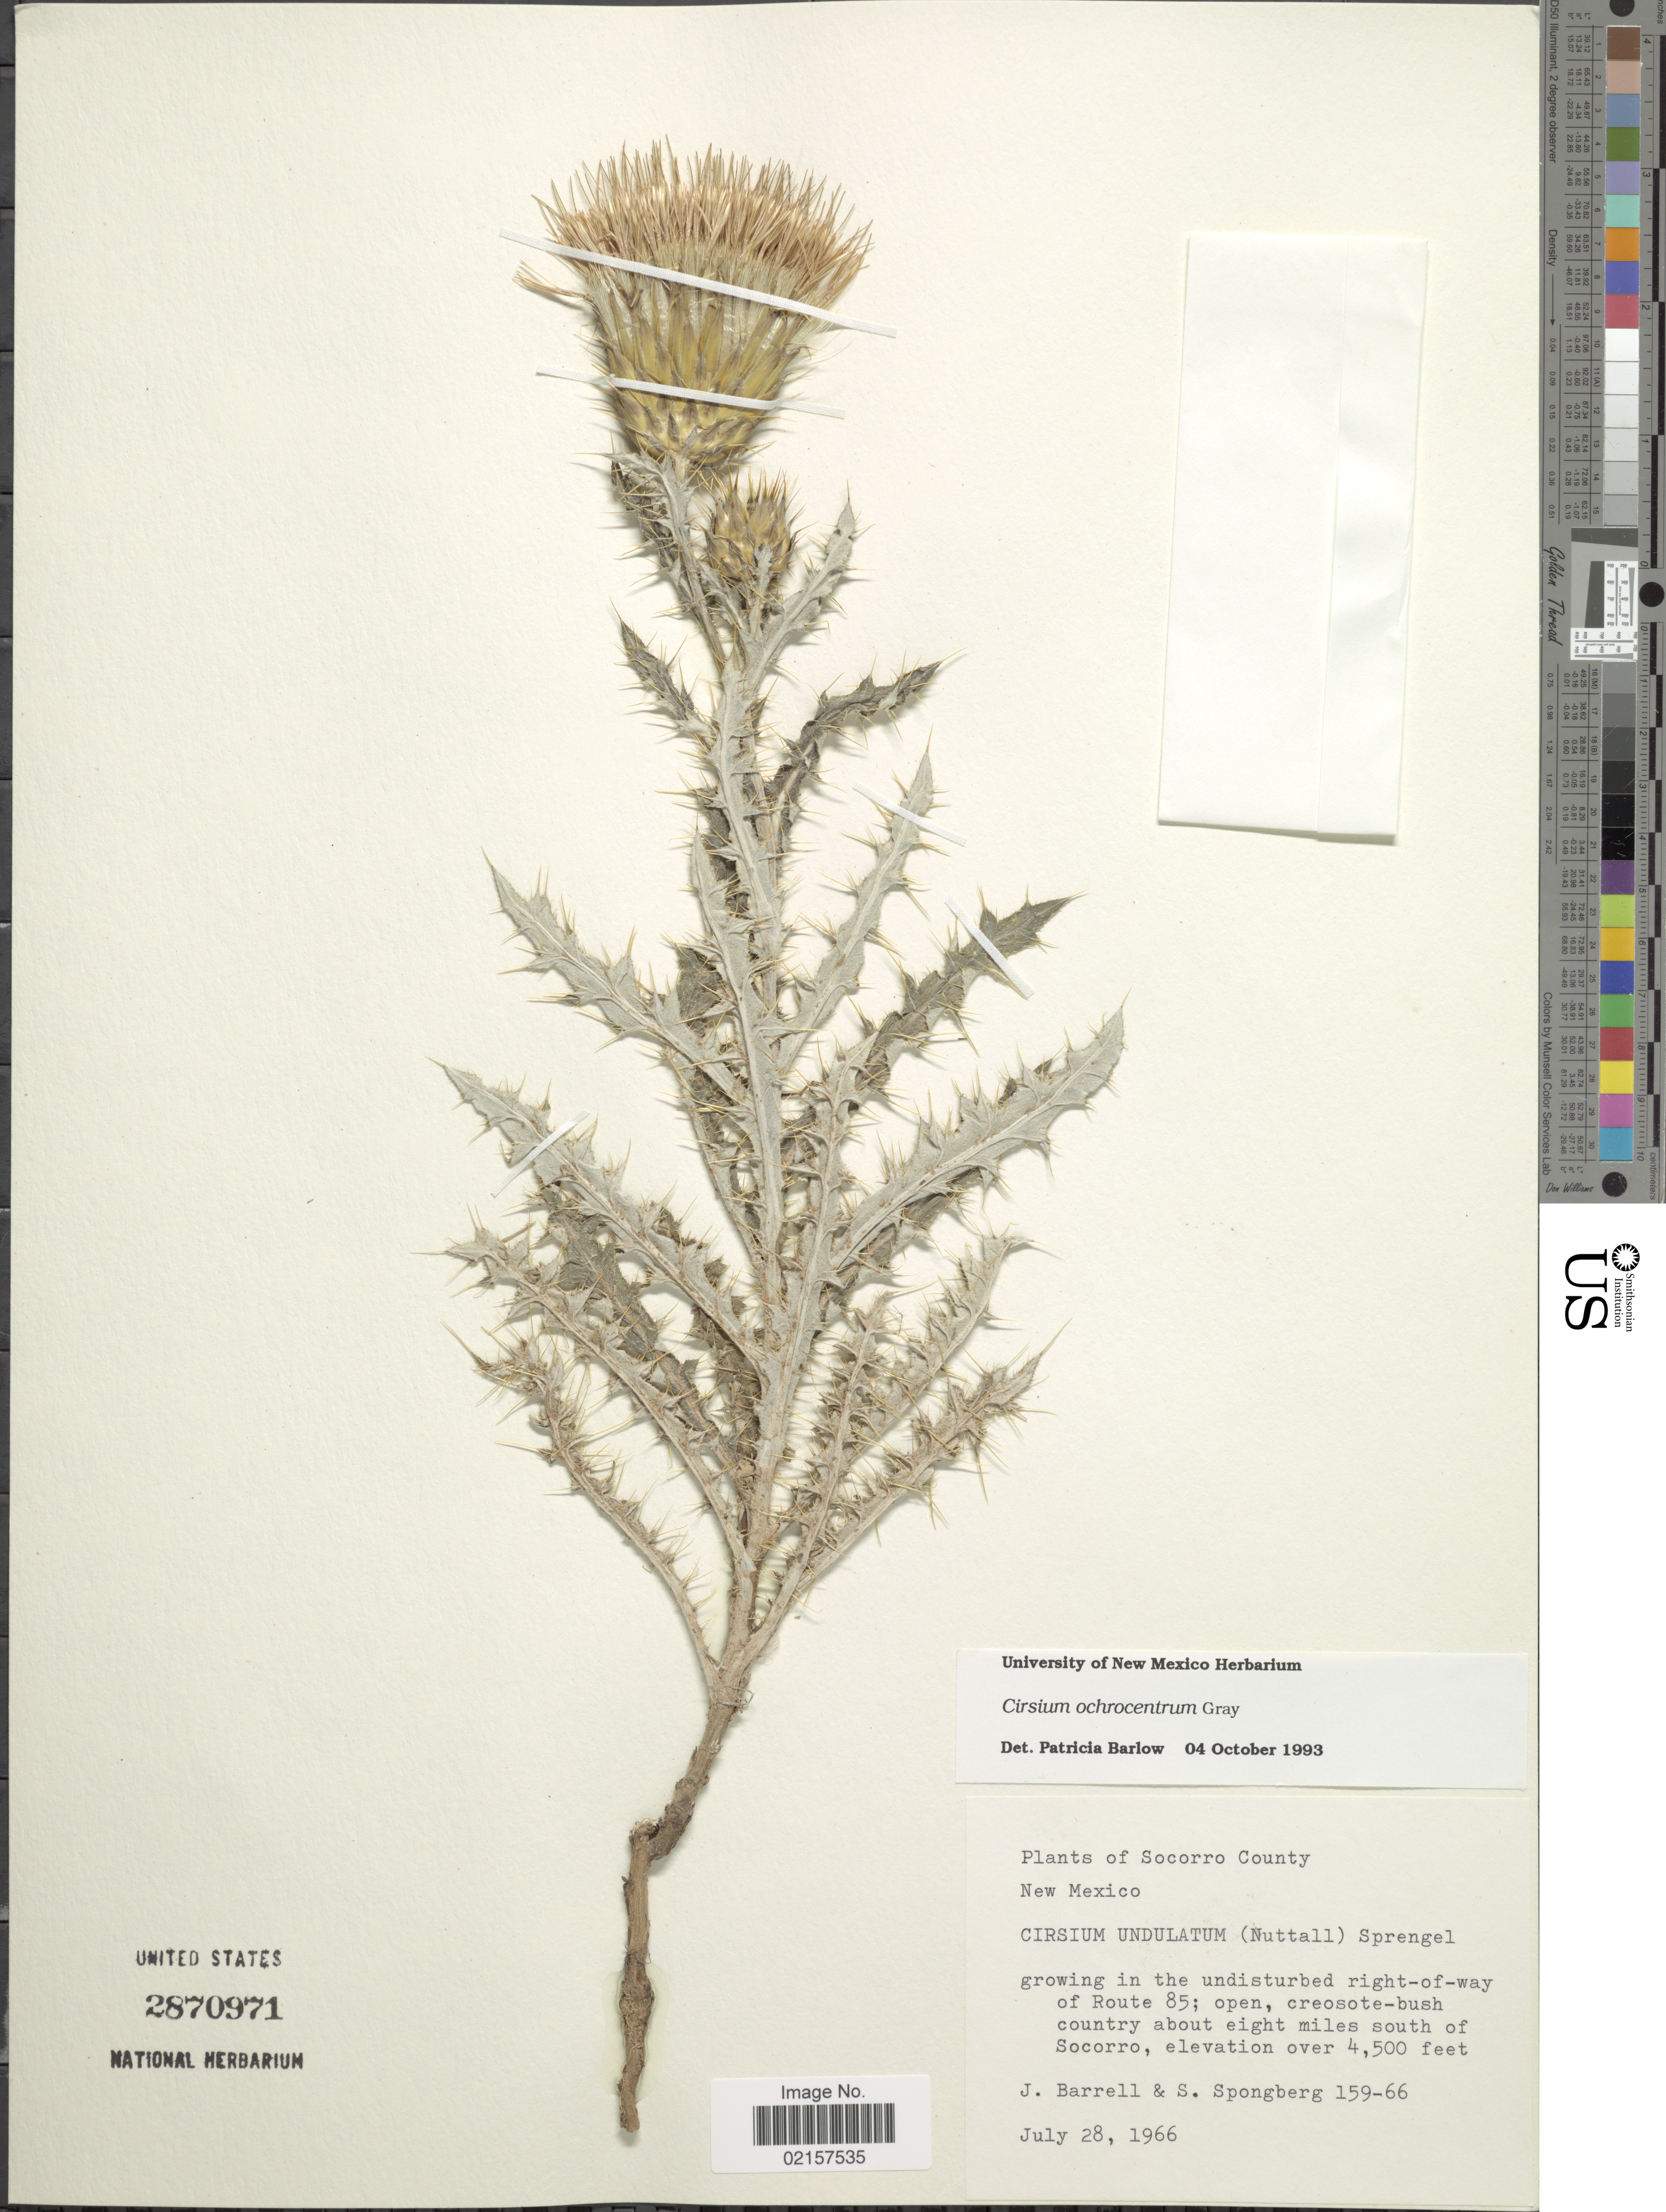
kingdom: Plantae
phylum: Tracheophyta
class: Magnoliopsida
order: Asterales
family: Asteraceae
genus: Cirsium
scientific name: Cirsium ochrocentrum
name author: A. Gray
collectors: J. Barrell & S. A.Spongberg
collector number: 159-66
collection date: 1966-07-28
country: United States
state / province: New Mexico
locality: Socorro County, growing in the undisturbed right-of-way of Route 85; about eight miles south of Socorro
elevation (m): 1372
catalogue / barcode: US 2870971